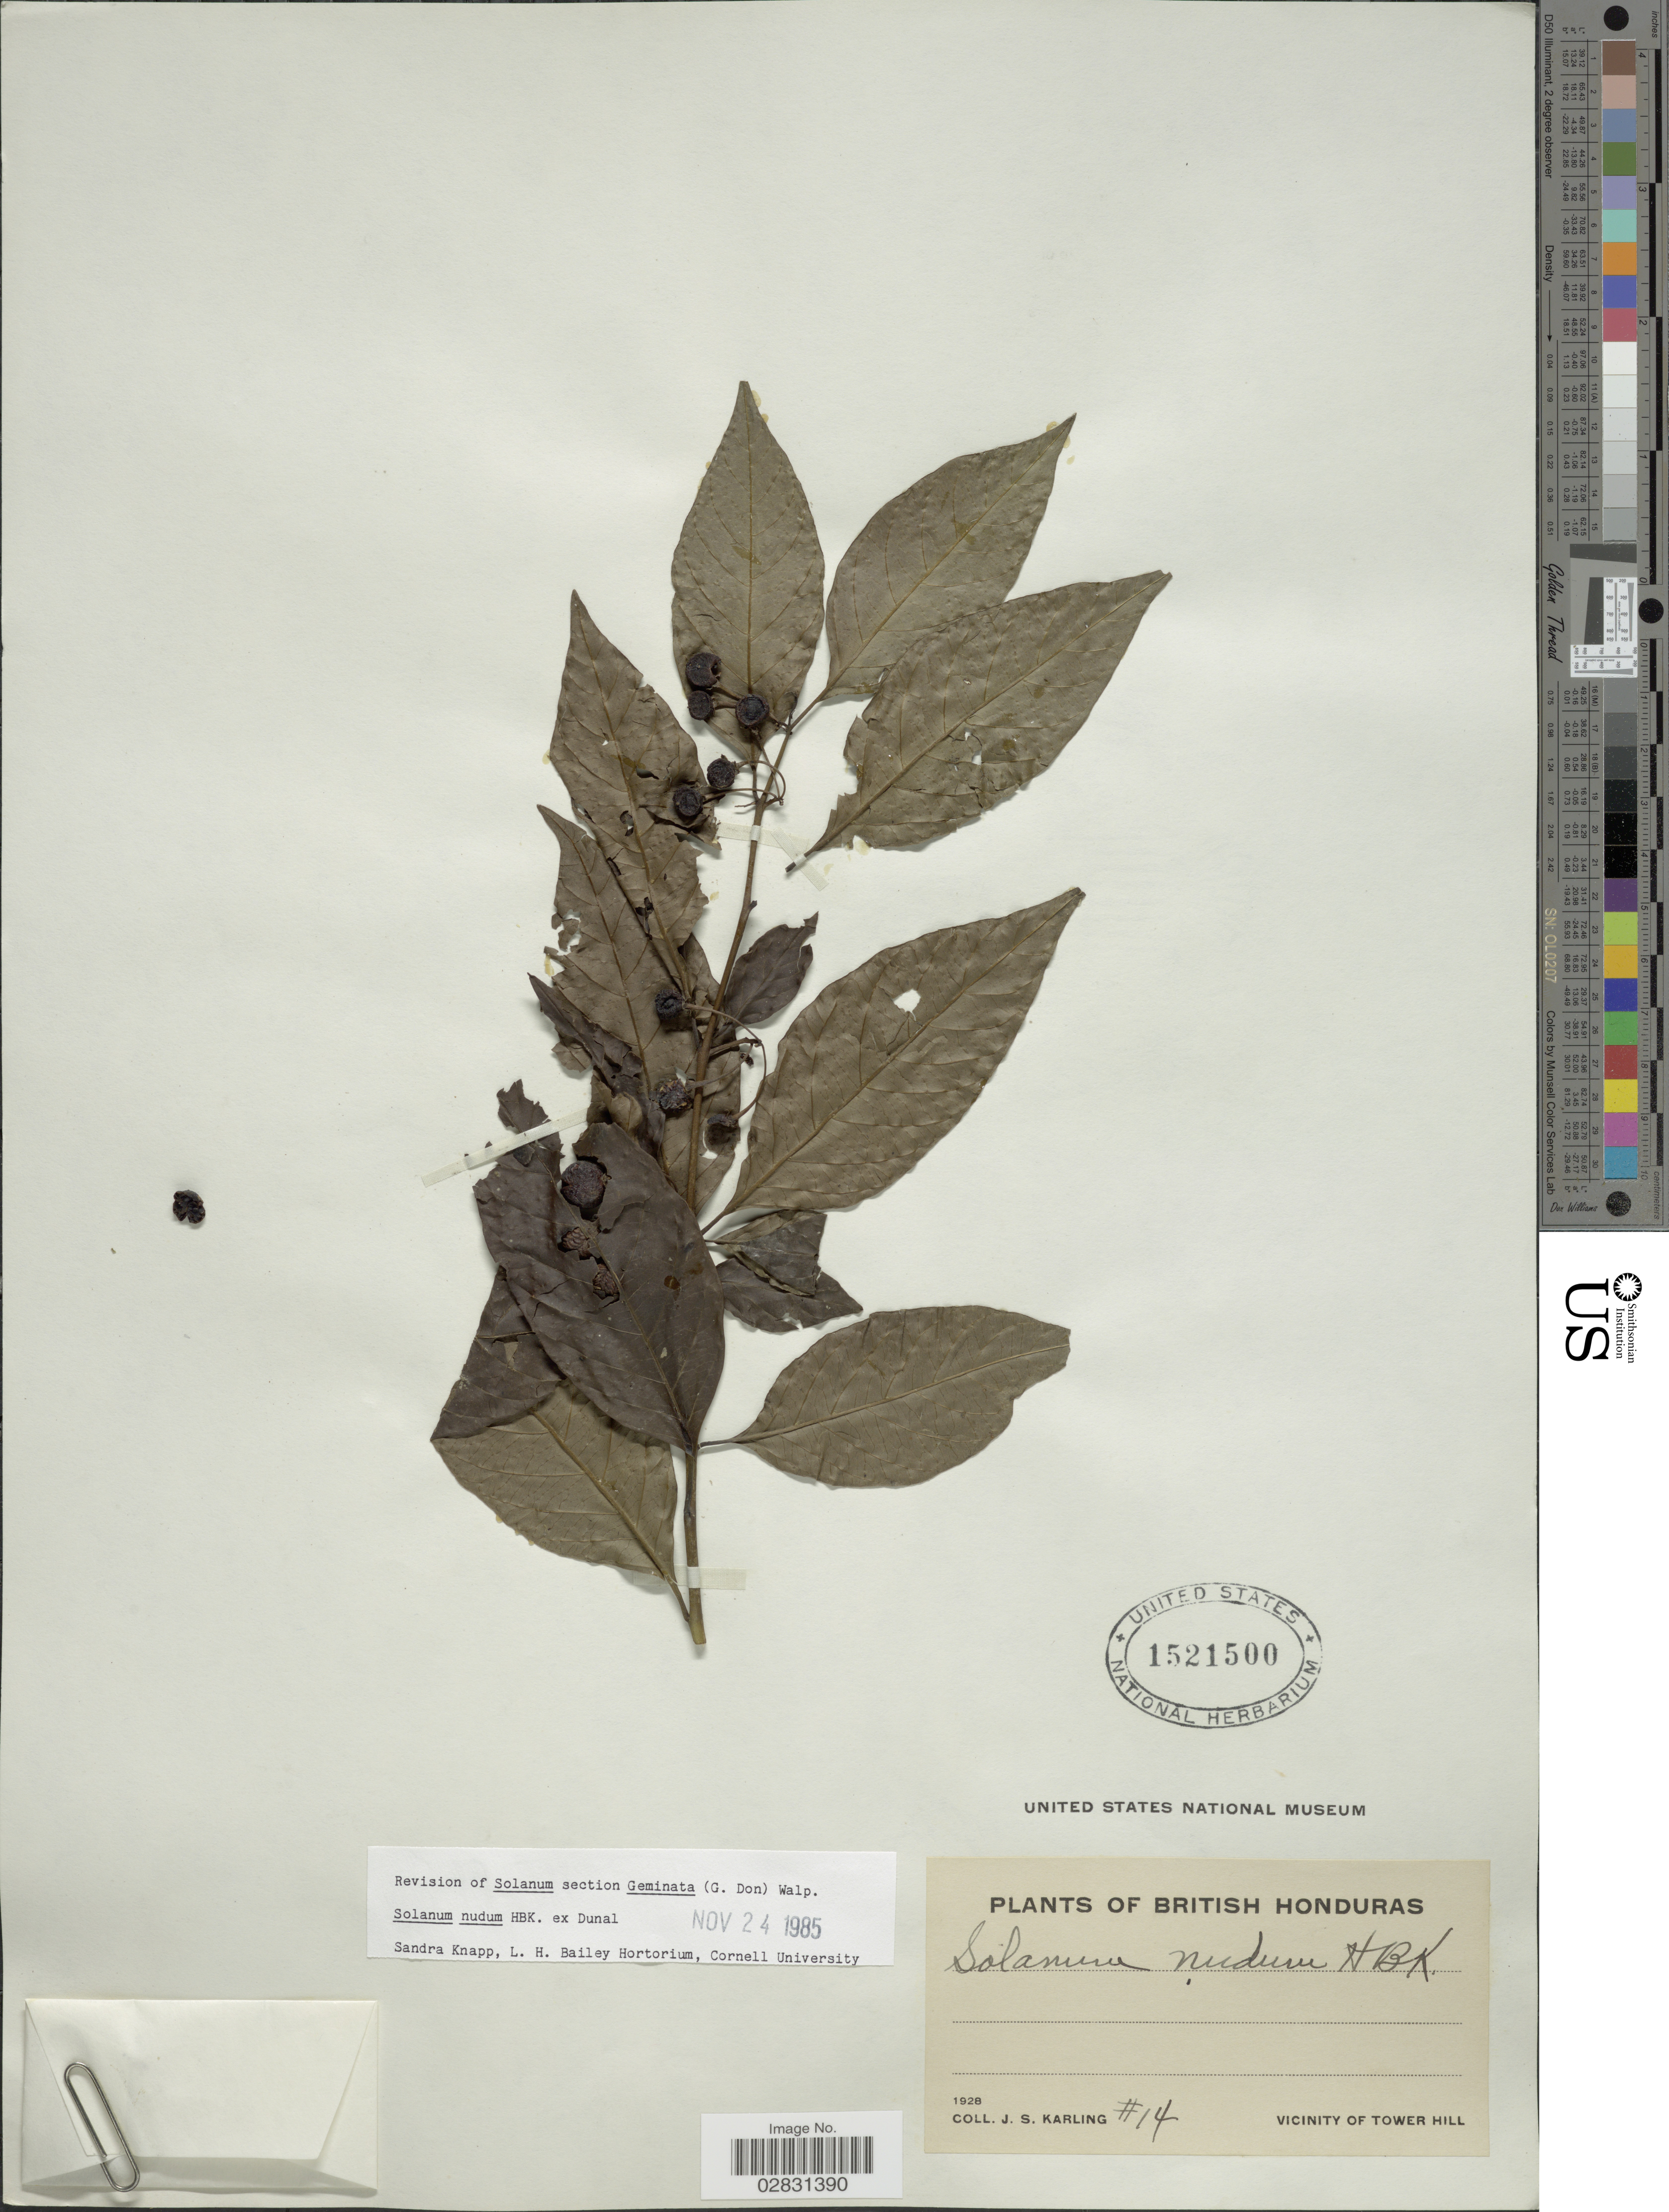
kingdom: Plantae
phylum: Tracheophyta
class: Magnoliopsida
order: Solanales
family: Solanaceae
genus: Solanum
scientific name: Solanum nudum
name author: Dunal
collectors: J. Karling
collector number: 14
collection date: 1928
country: Belize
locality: British Honduras, Vicinity of Tower Hill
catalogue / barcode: US 1521500